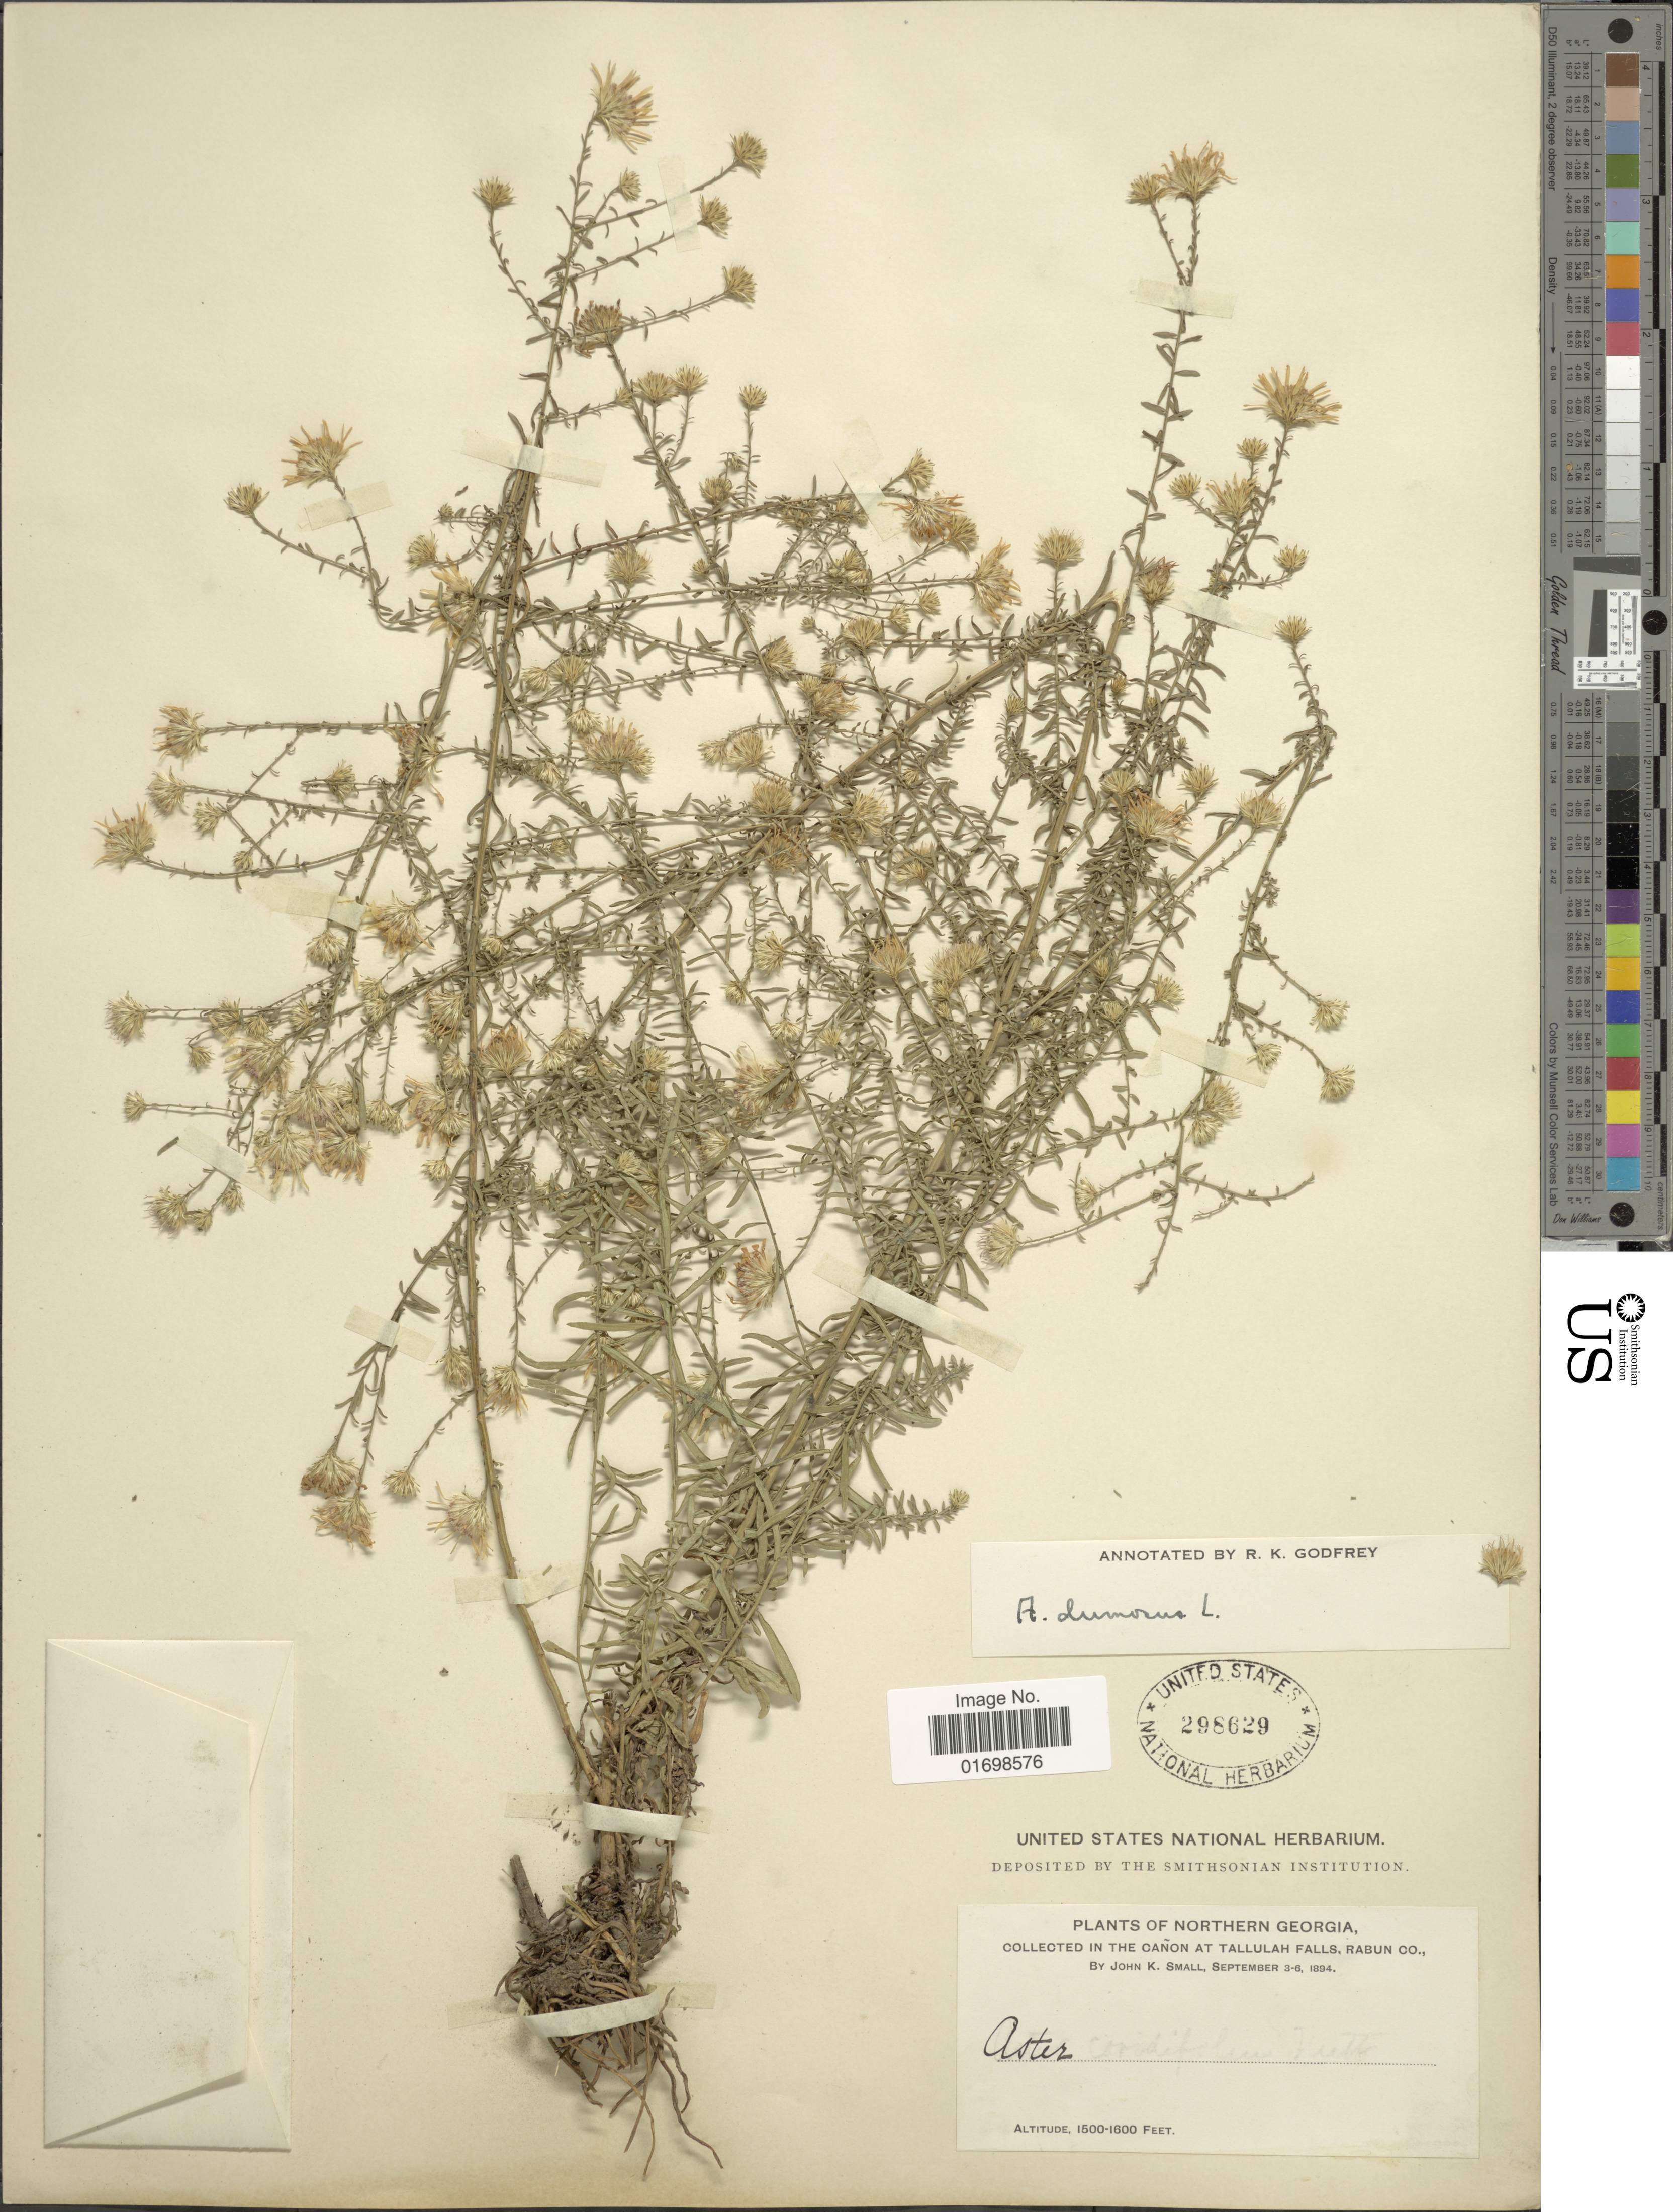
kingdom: Plantae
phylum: Tracheophyta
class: Magnoliopsida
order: Asterales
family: Asteraceae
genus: Symphyotrichum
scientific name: Symphyotrichum dumosum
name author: (L.) G.L. Nesom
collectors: J. K. Small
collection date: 1894-09-03/1894-09-06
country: United States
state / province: Georgia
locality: Northern Georgia, In the Canon at Tallulah Falls, Rabun Co.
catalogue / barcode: US 298629